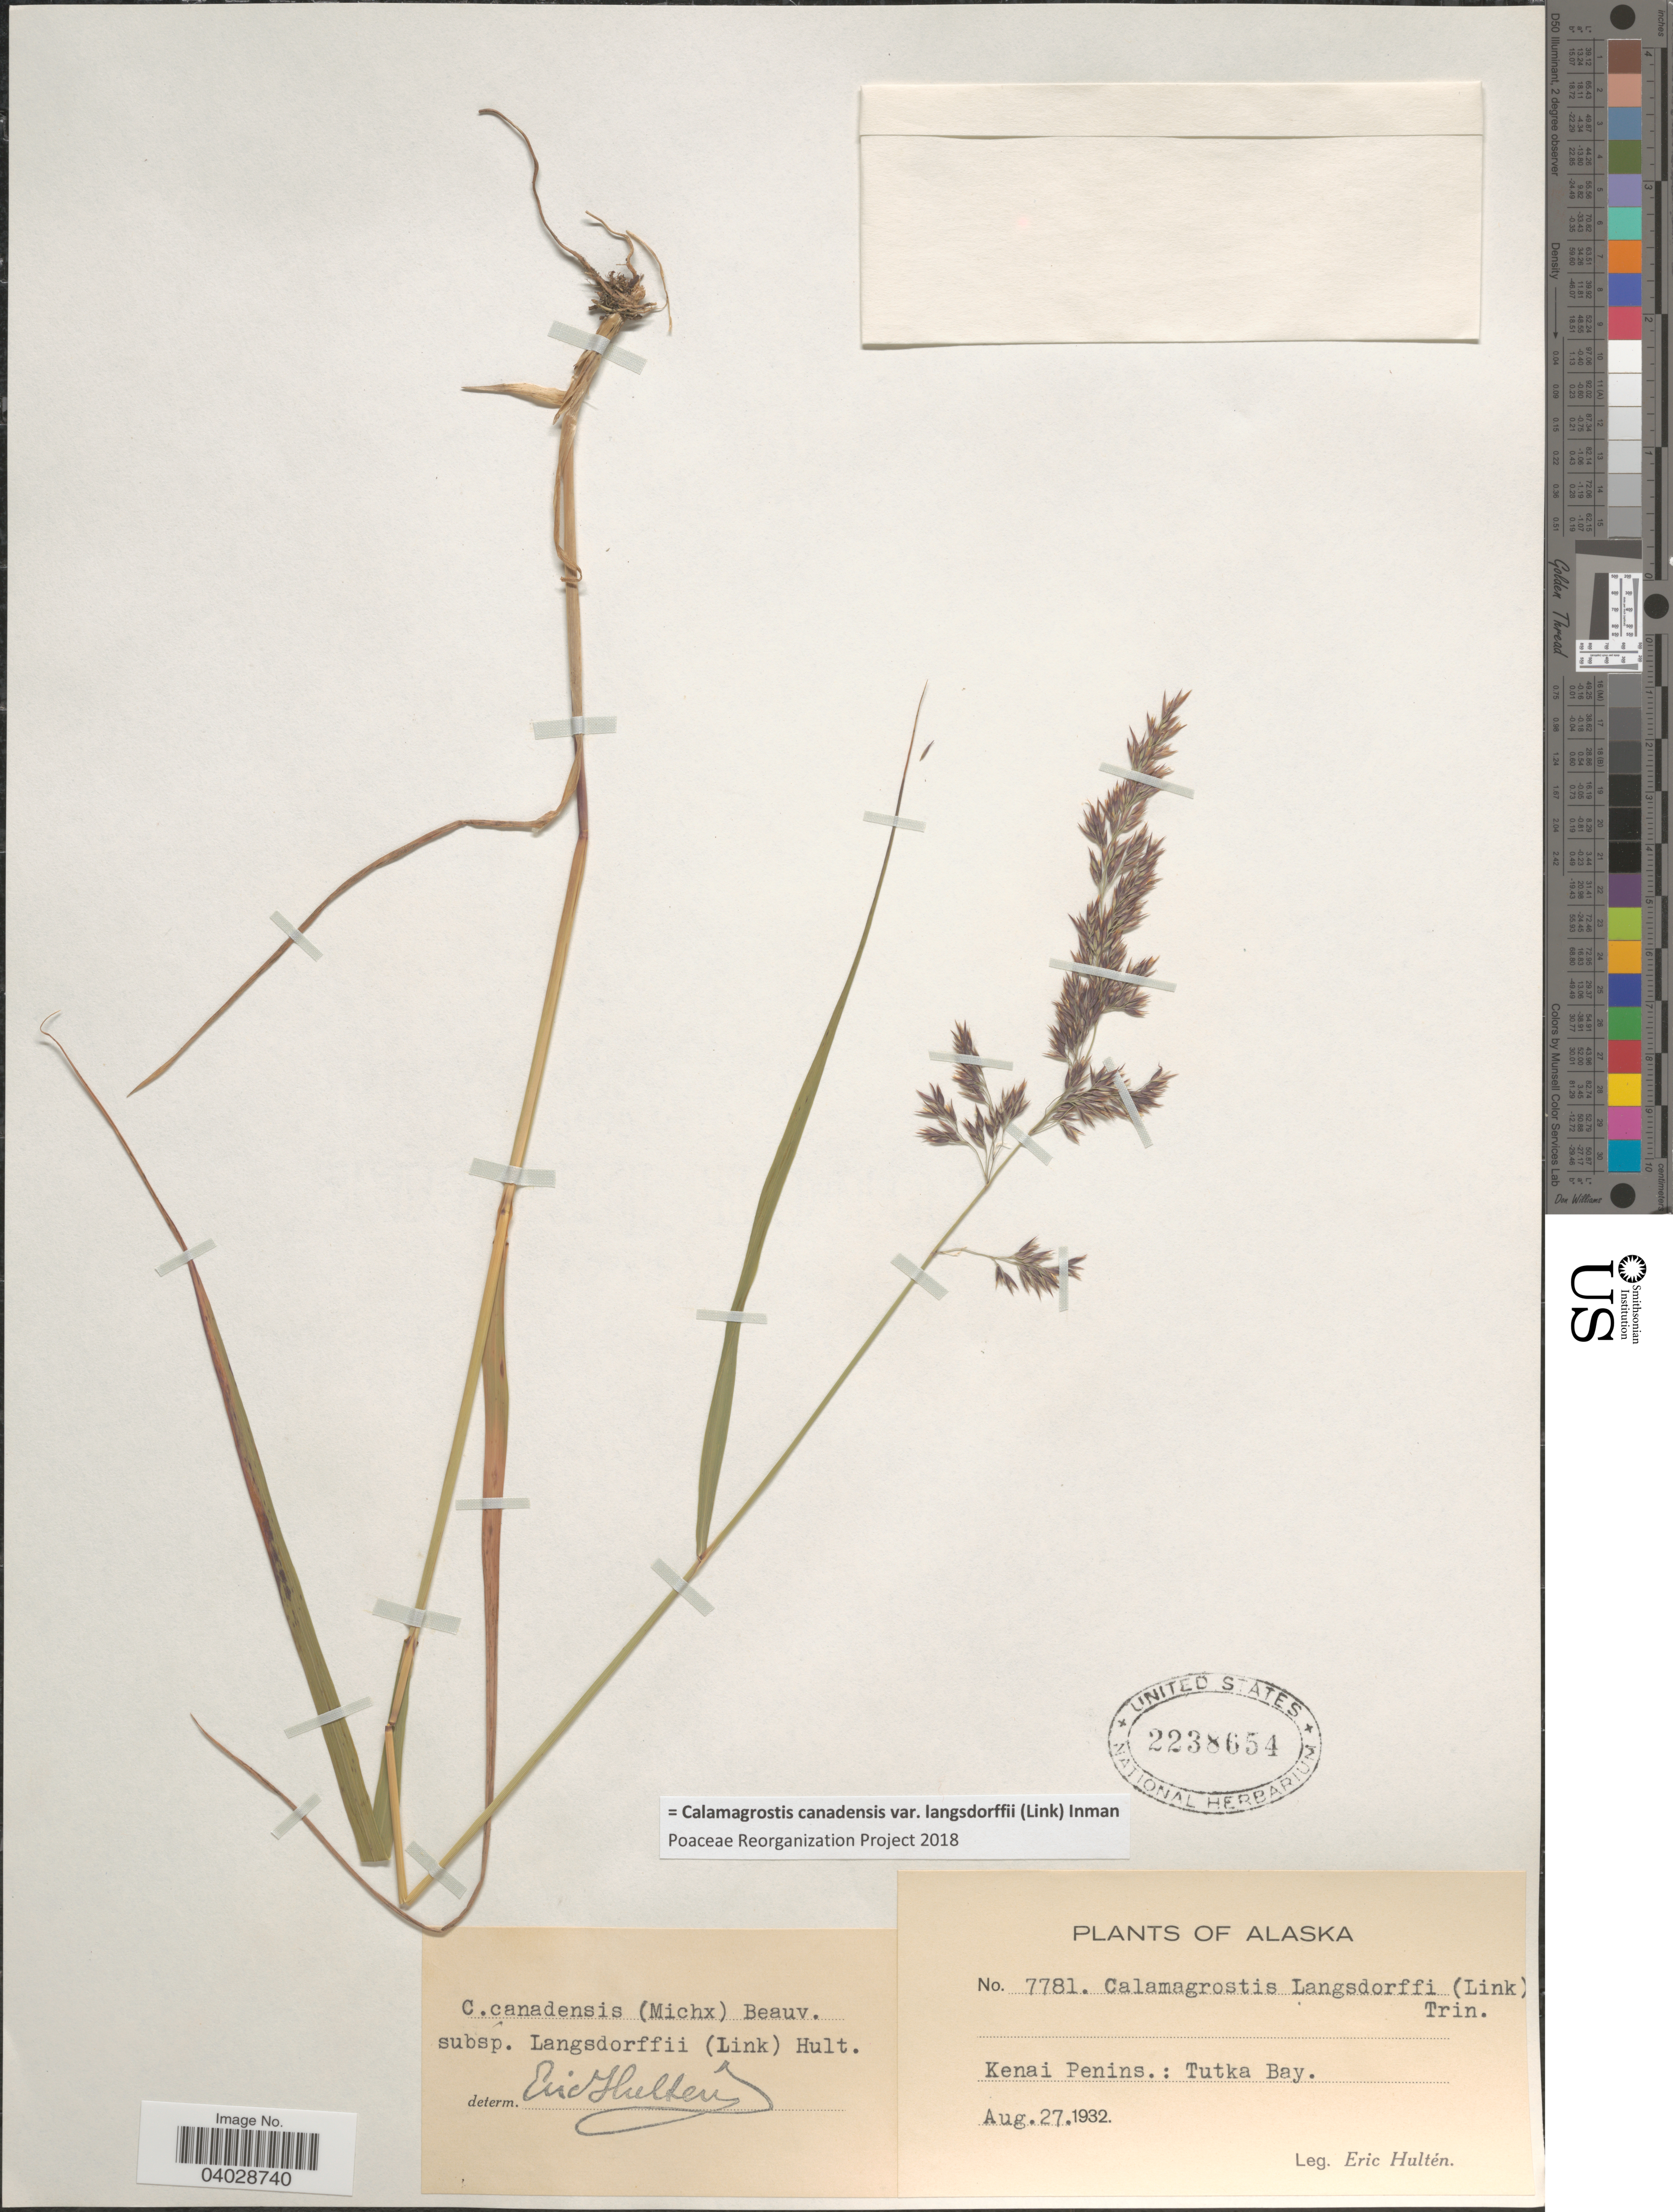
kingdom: Plantae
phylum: Tracheophyta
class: Liliopsida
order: Poales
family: Poaceae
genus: Calamagrostis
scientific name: Calamagrostis canadensis var. langsdorffii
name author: (Link) Inman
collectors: E. G. Hultén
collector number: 7781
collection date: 1932-08-27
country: United States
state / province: Alaska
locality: Kenai Penins.: Tutka Bay.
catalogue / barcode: US 2238654